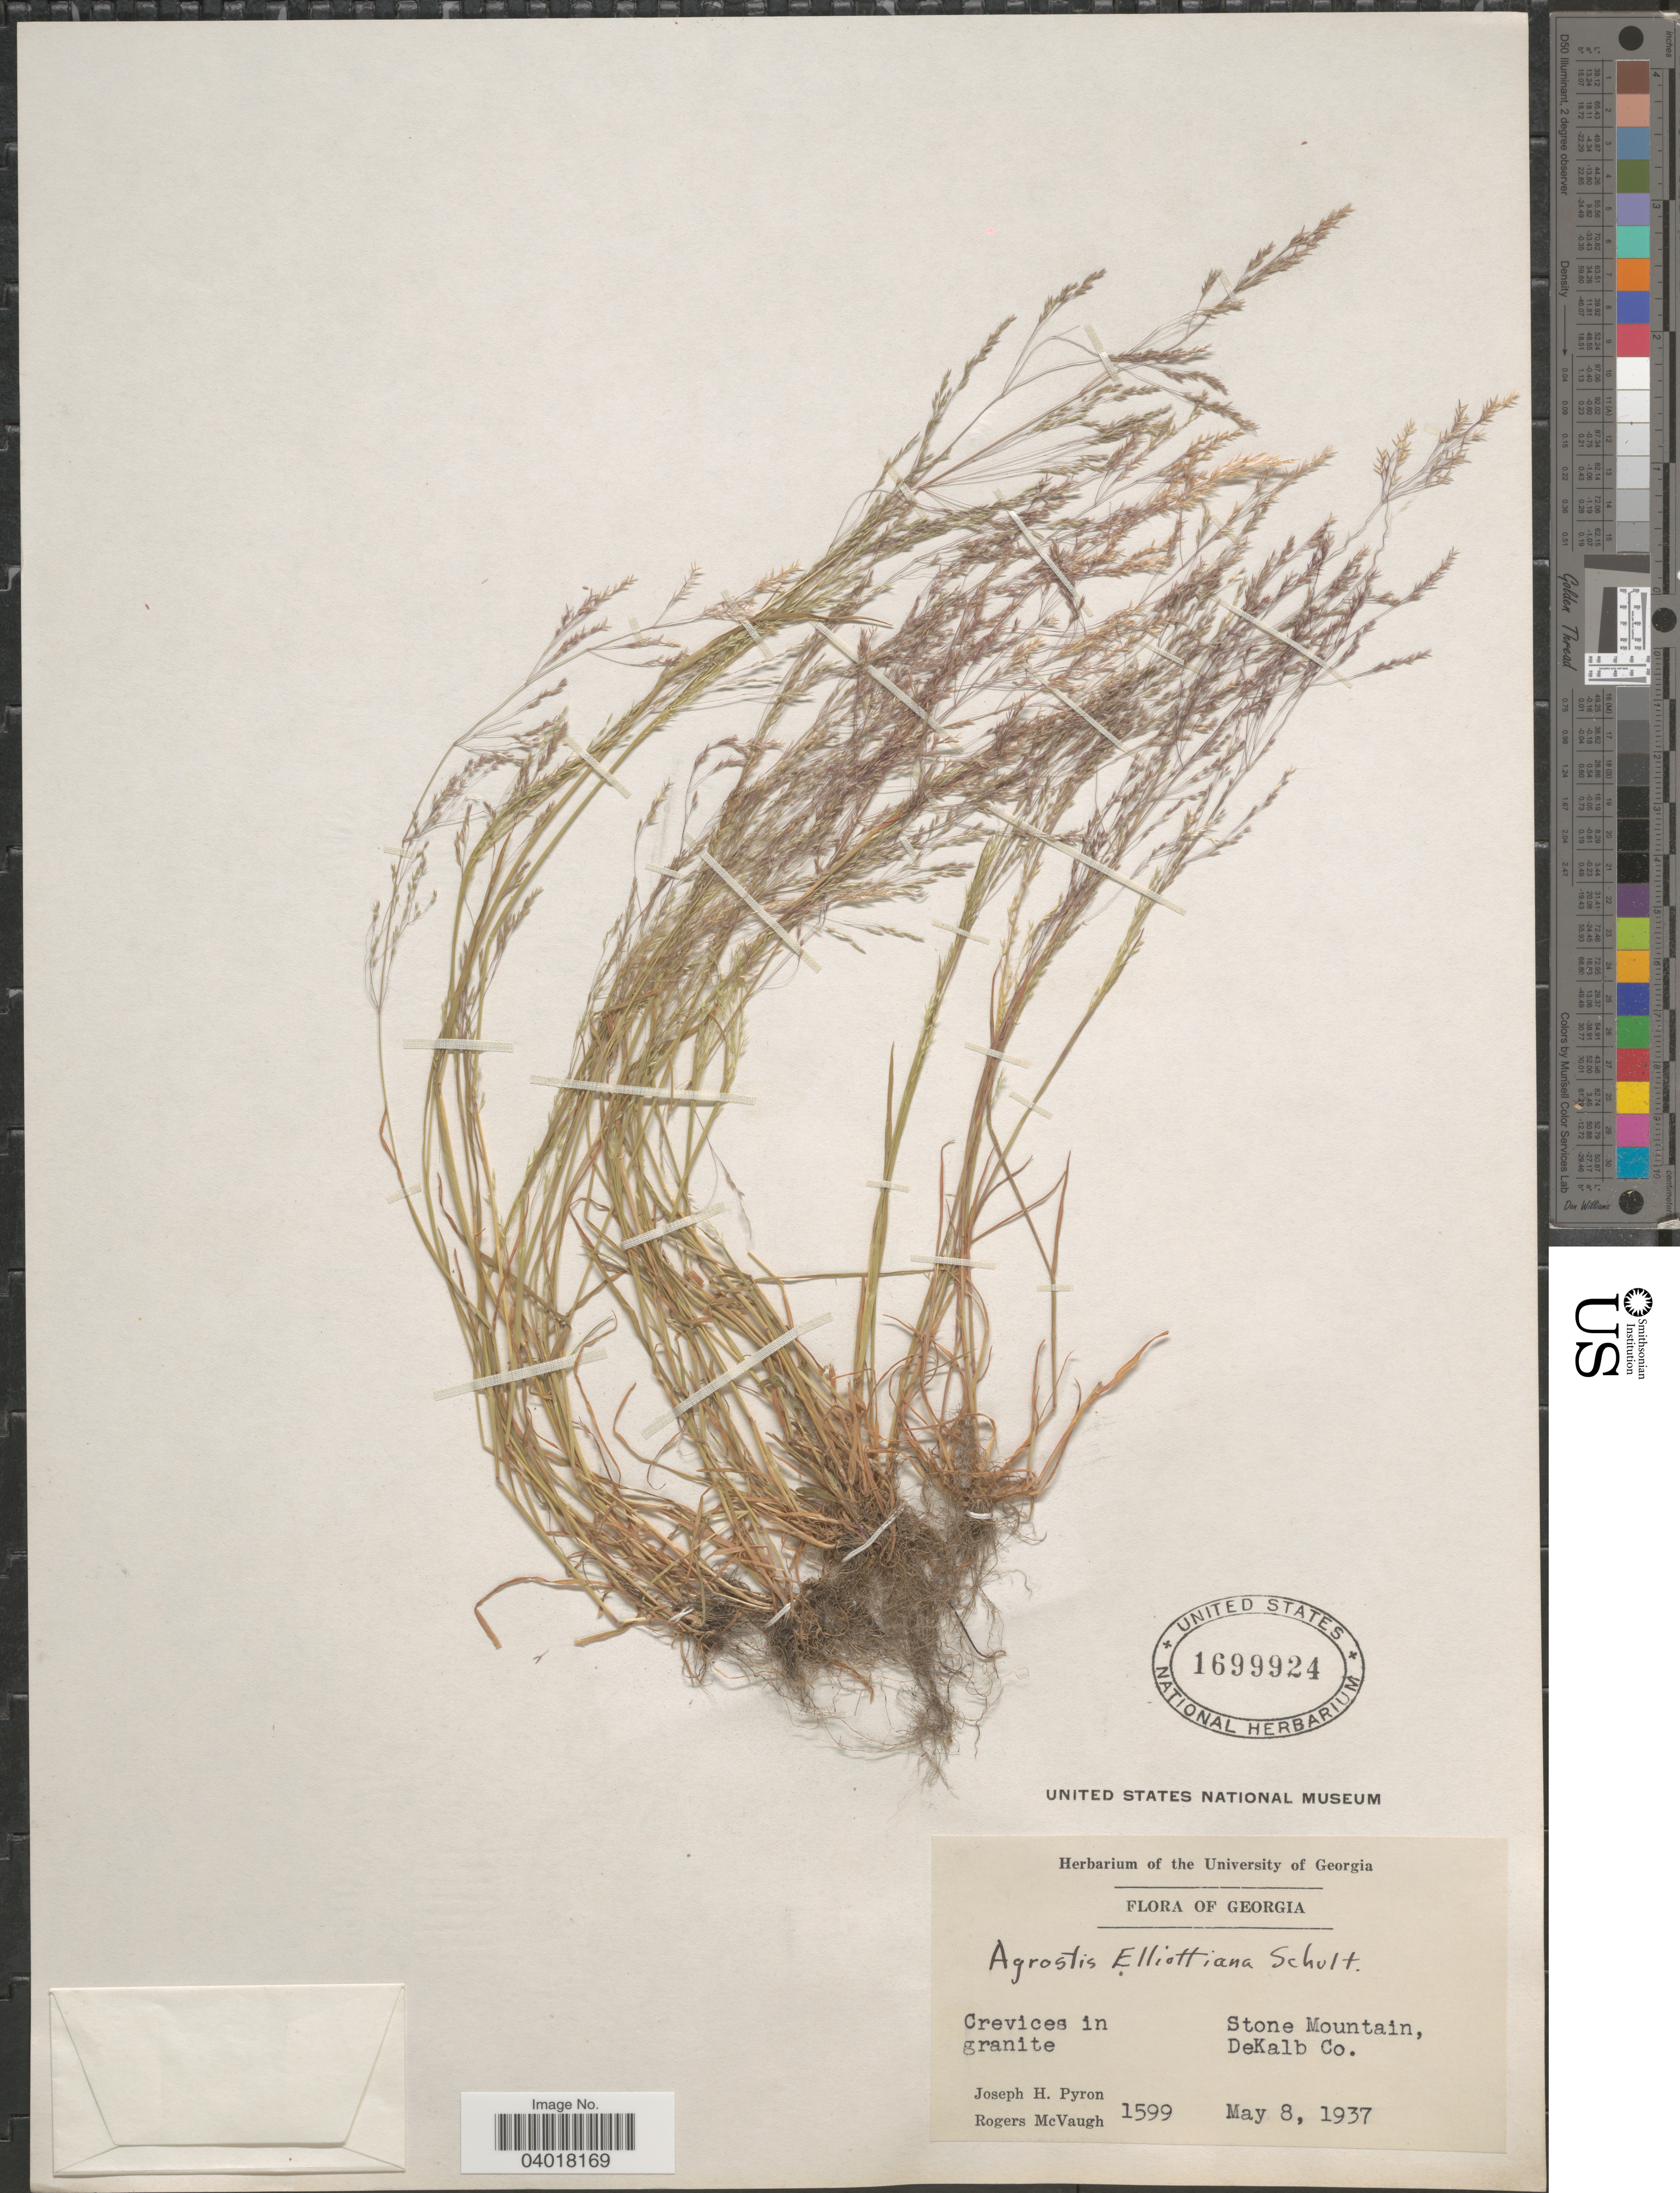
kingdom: Plantae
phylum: Tracheophyta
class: Liliopsida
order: Poales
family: Poaceae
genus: Agrostis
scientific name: Agrostis elliottiana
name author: Schult.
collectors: J. H. Pyron & R. McVaugh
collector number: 1599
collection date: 1937-05-08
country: United States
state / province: Georgia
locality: Stone Mountain, DeKalb Co.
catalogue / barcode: US 1699924